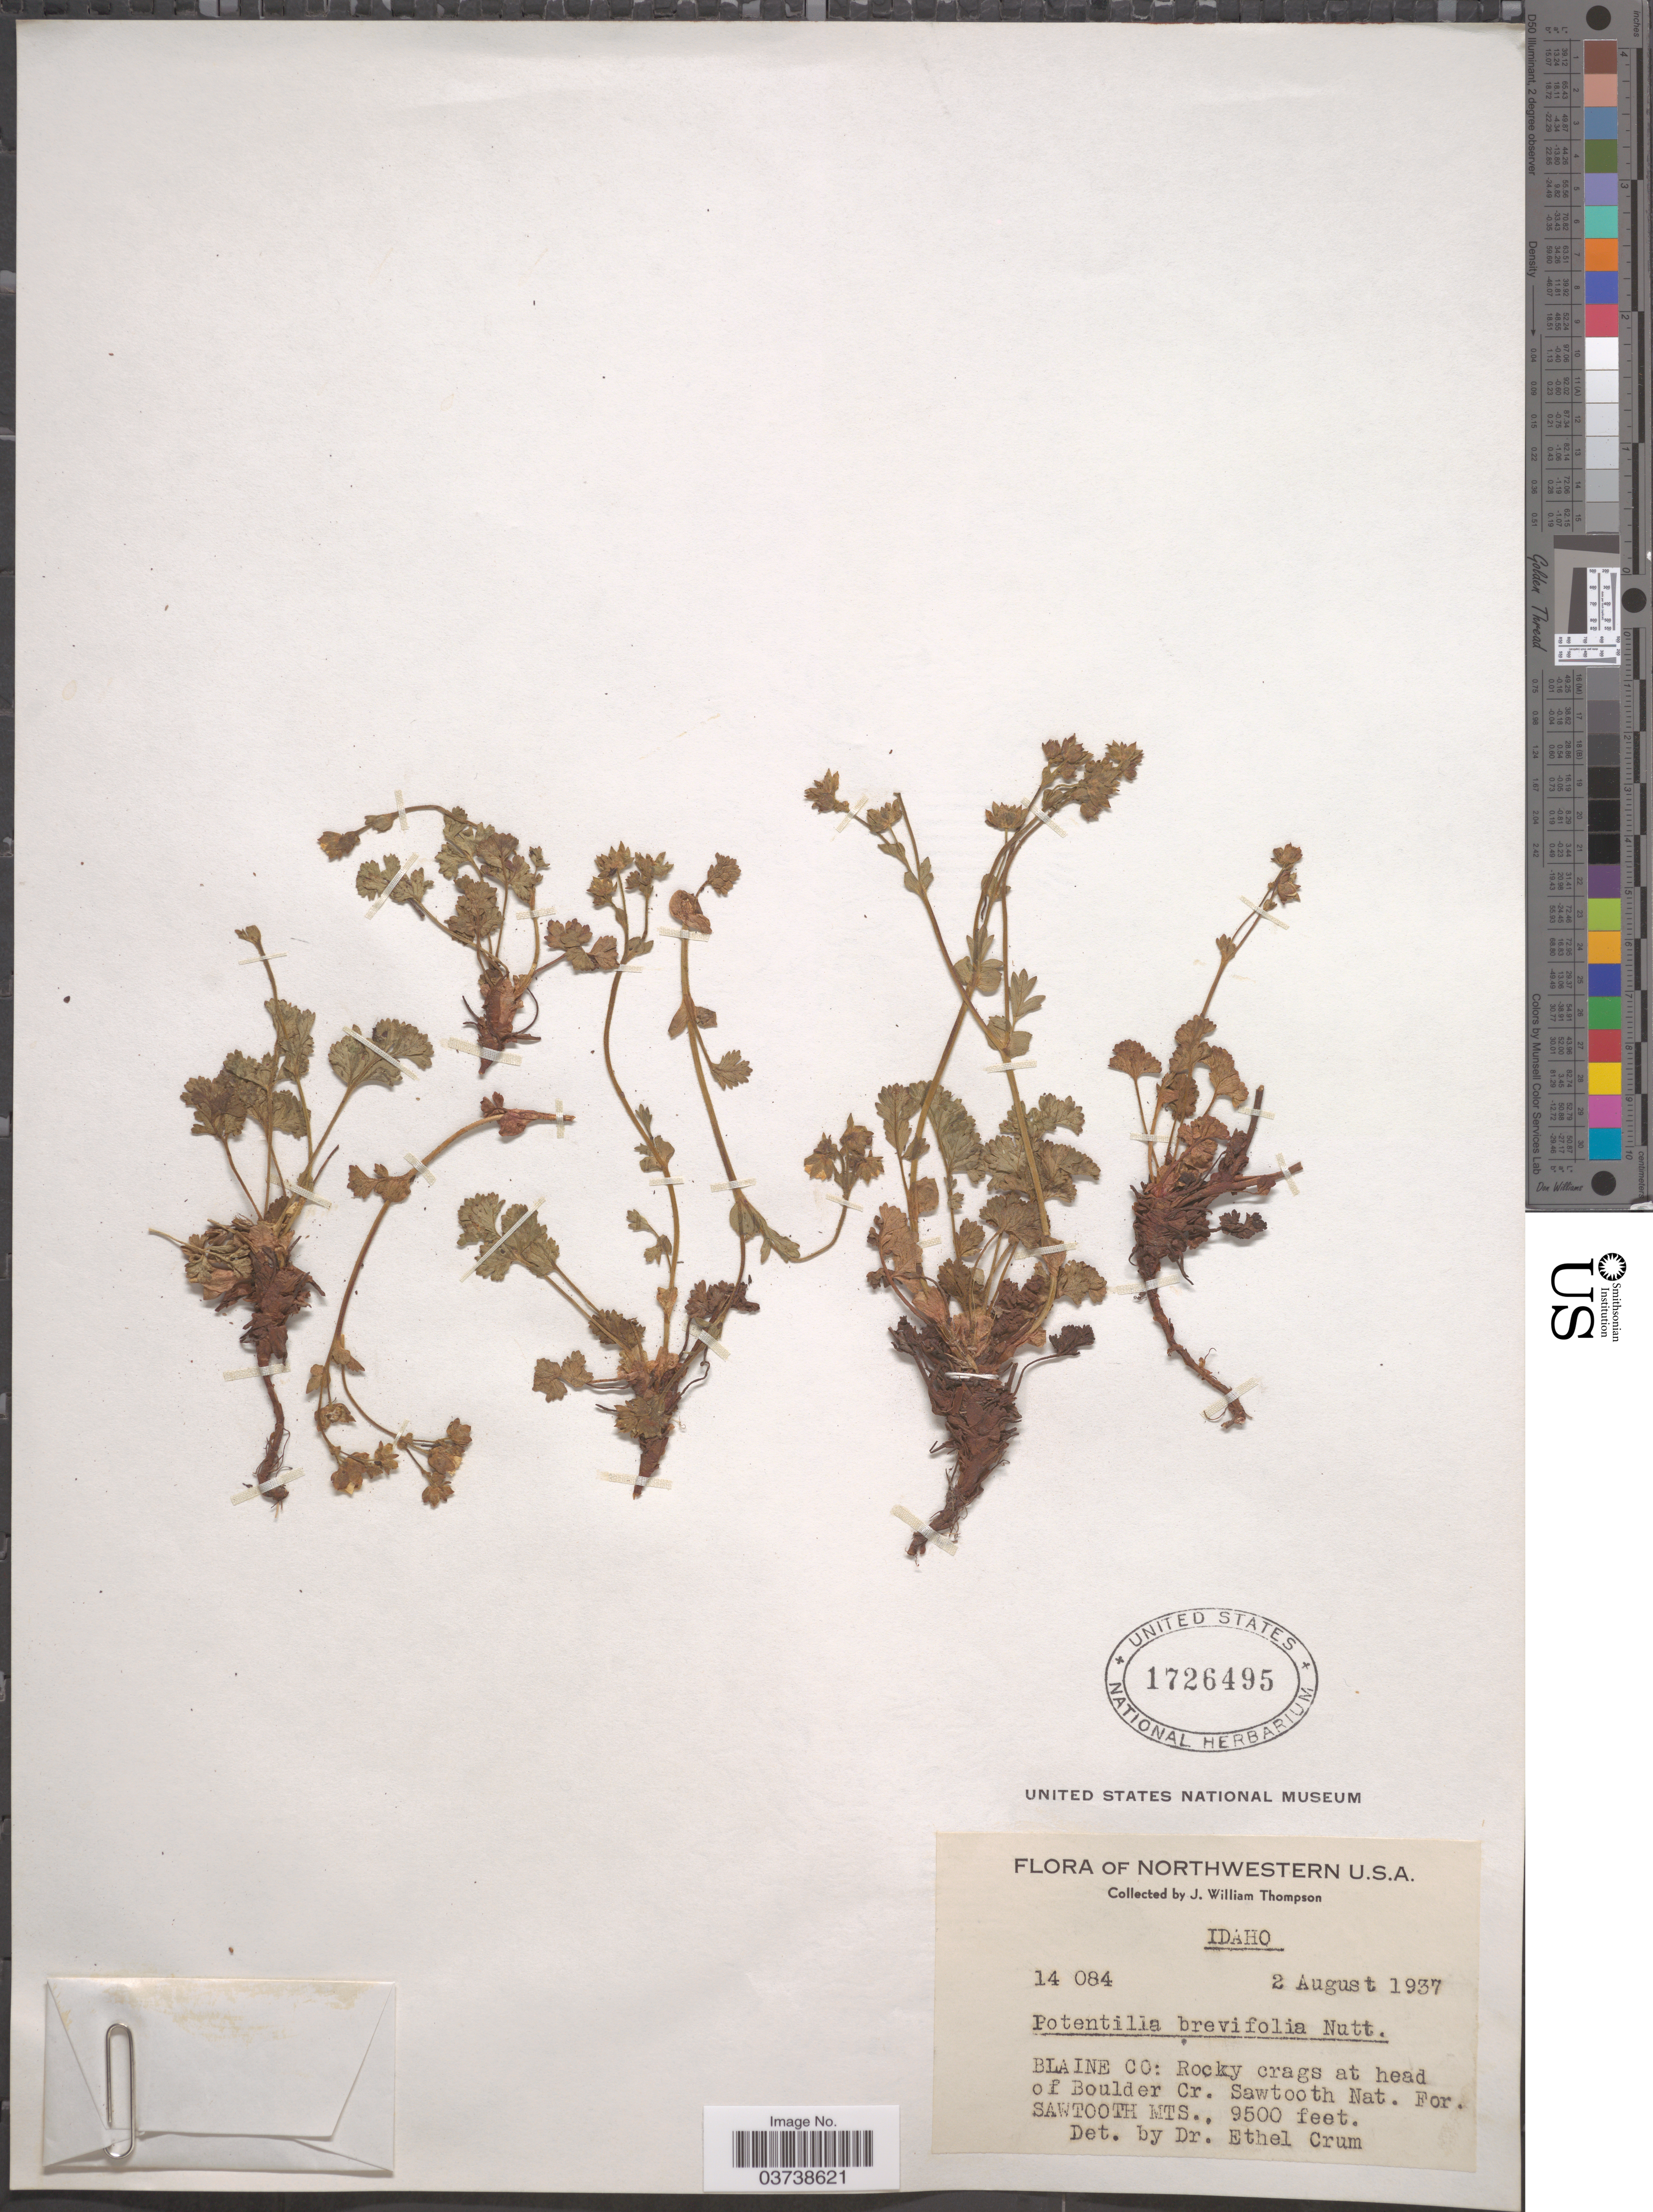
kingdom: Plantae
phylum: Tracheophyta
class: Magnoliopsida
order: Rosales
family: Rosaceae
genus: Potentilla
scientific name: Potentilla brevifolia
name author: Nutt.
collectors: J. W. Thompson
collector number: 14084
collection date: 1937-08-02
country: United States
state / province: Idaho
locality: Northwestern U.S.A. Blaine Co: Rocky crags at head of Boulder Cr. Sawtooth Nat. For. Sawtooth Mts.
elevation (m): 2896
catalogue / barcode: US 1726495